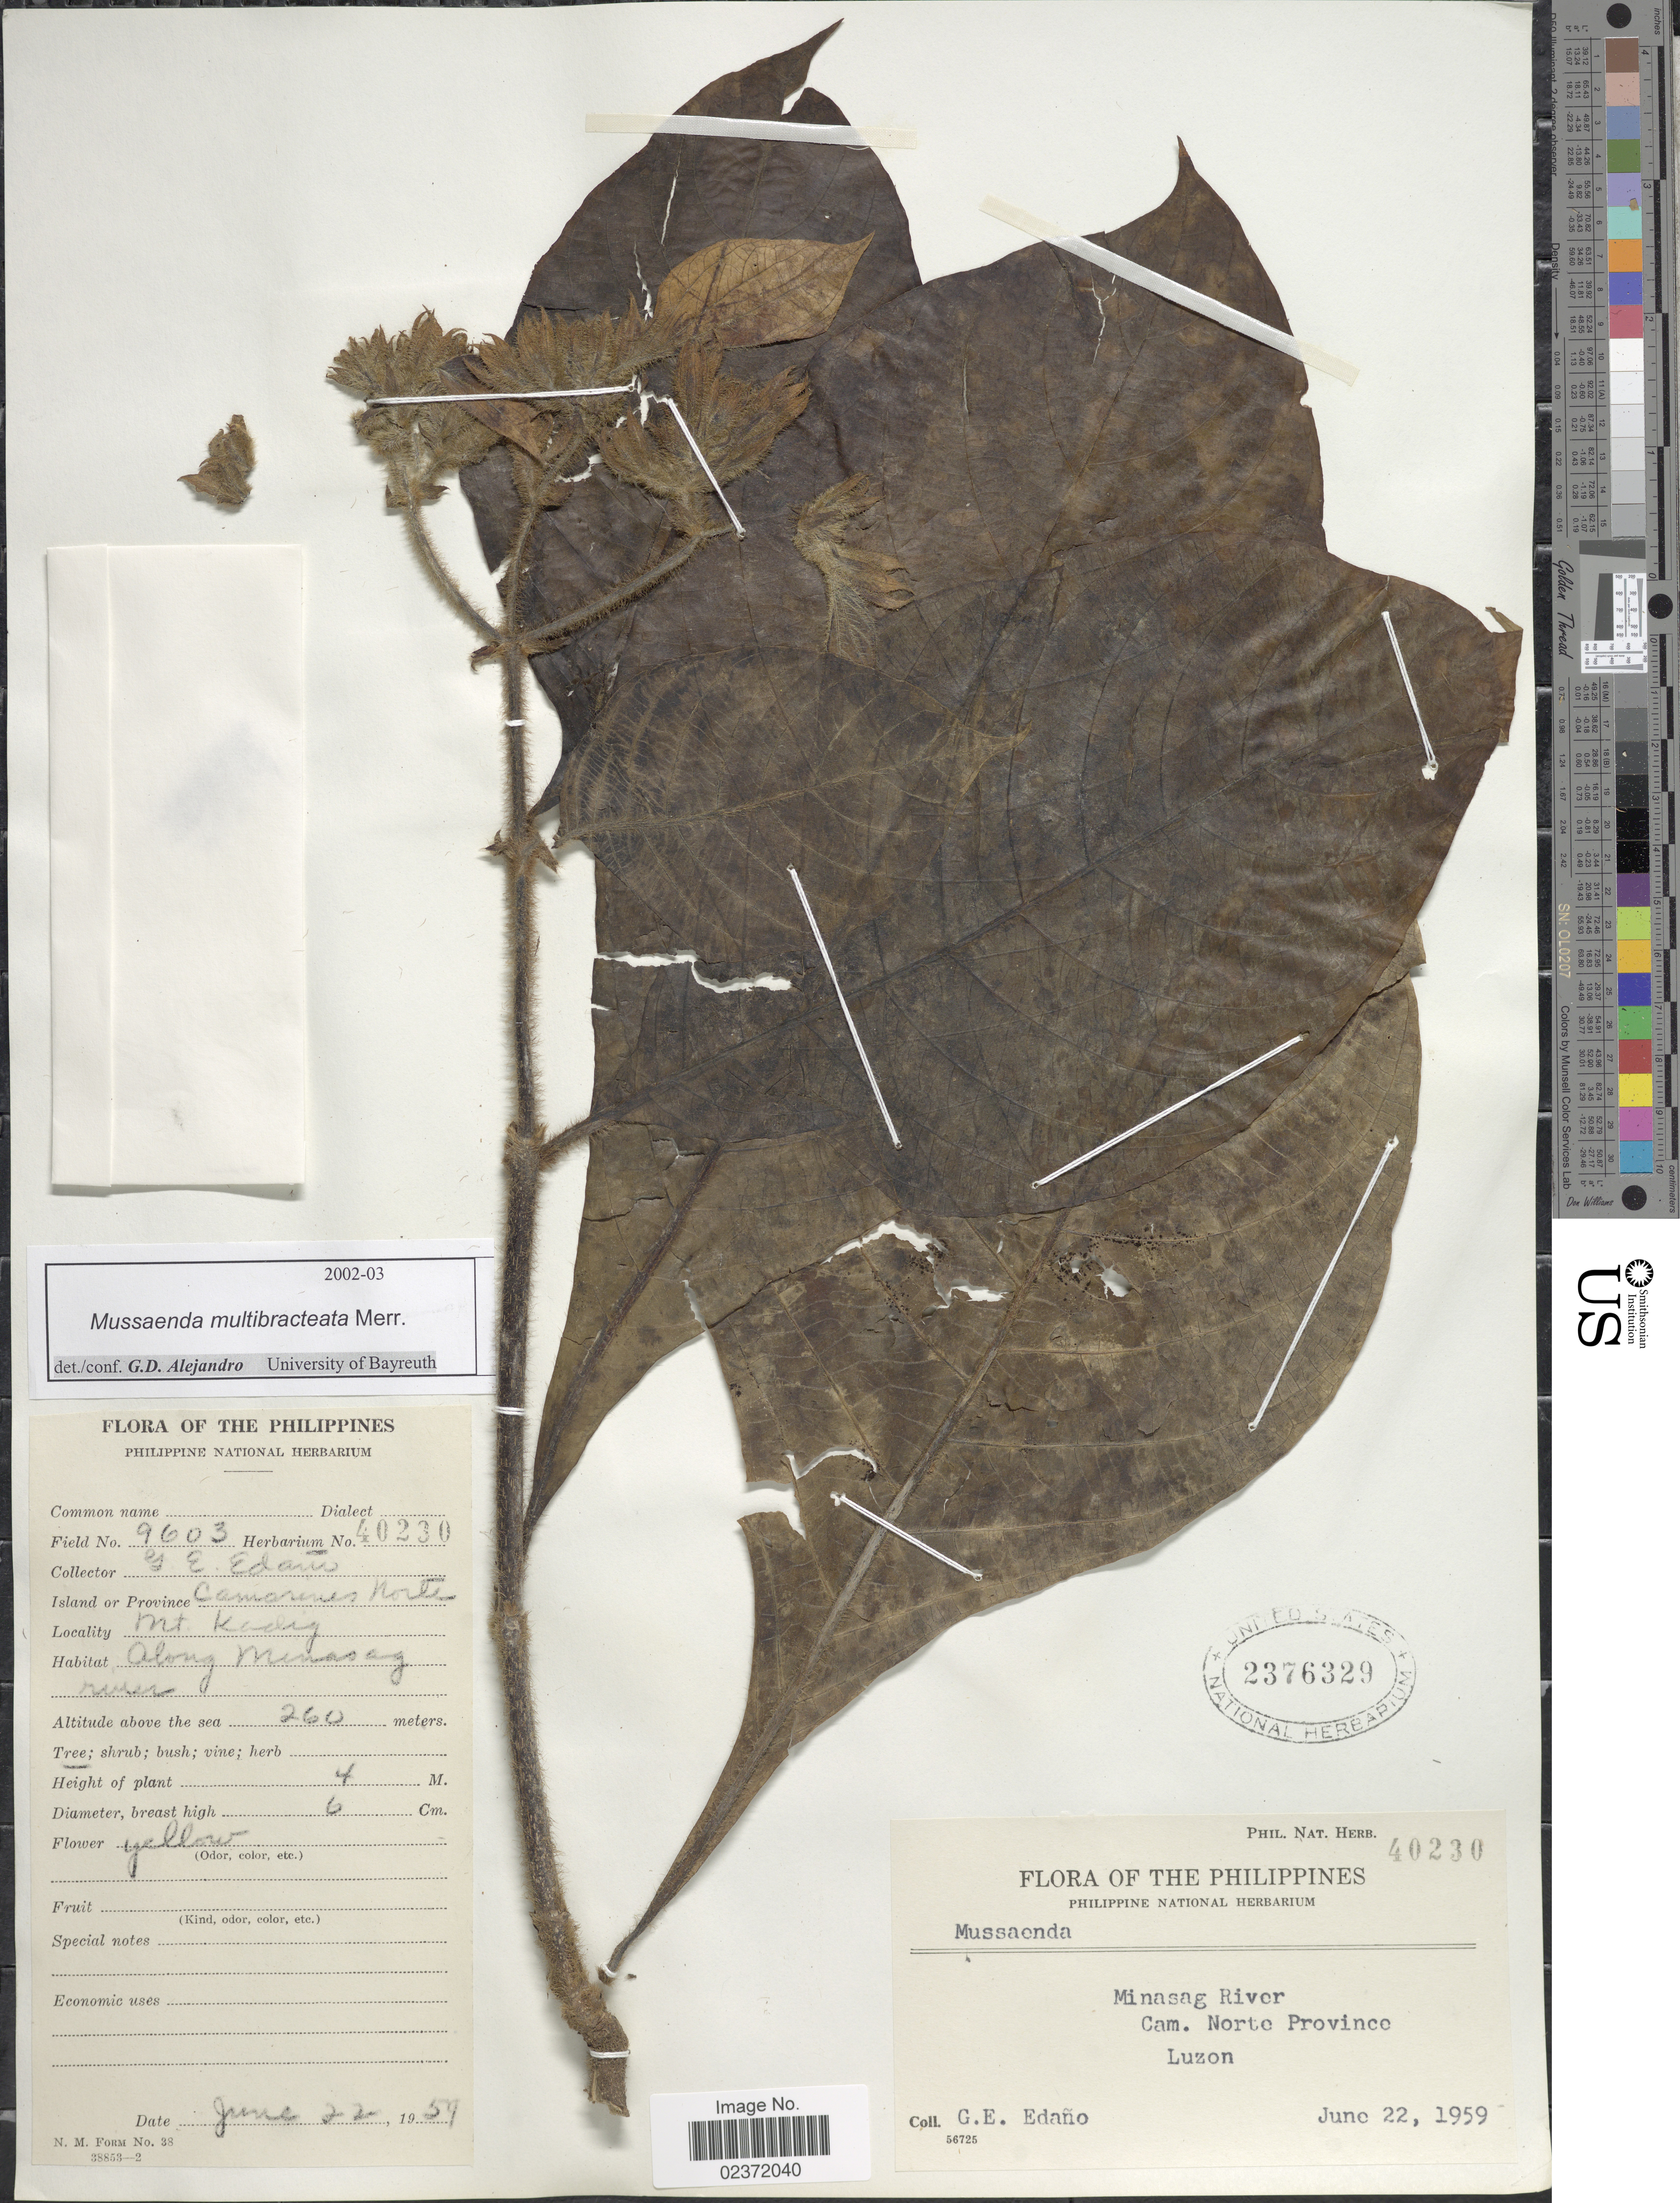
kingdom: Plantae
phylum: Tracheophyta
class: Magnoliopsida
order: Gentianales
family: Rubiaceae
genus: Mussaenda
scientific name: Mussaenda multibracteata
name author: Merr.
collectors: G. E. Edaño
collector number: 40230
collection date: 1959-06-22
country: Philippines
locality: Minasang River, Cam. Norte Province, Luzon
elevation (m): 260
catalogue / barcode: US 2376329